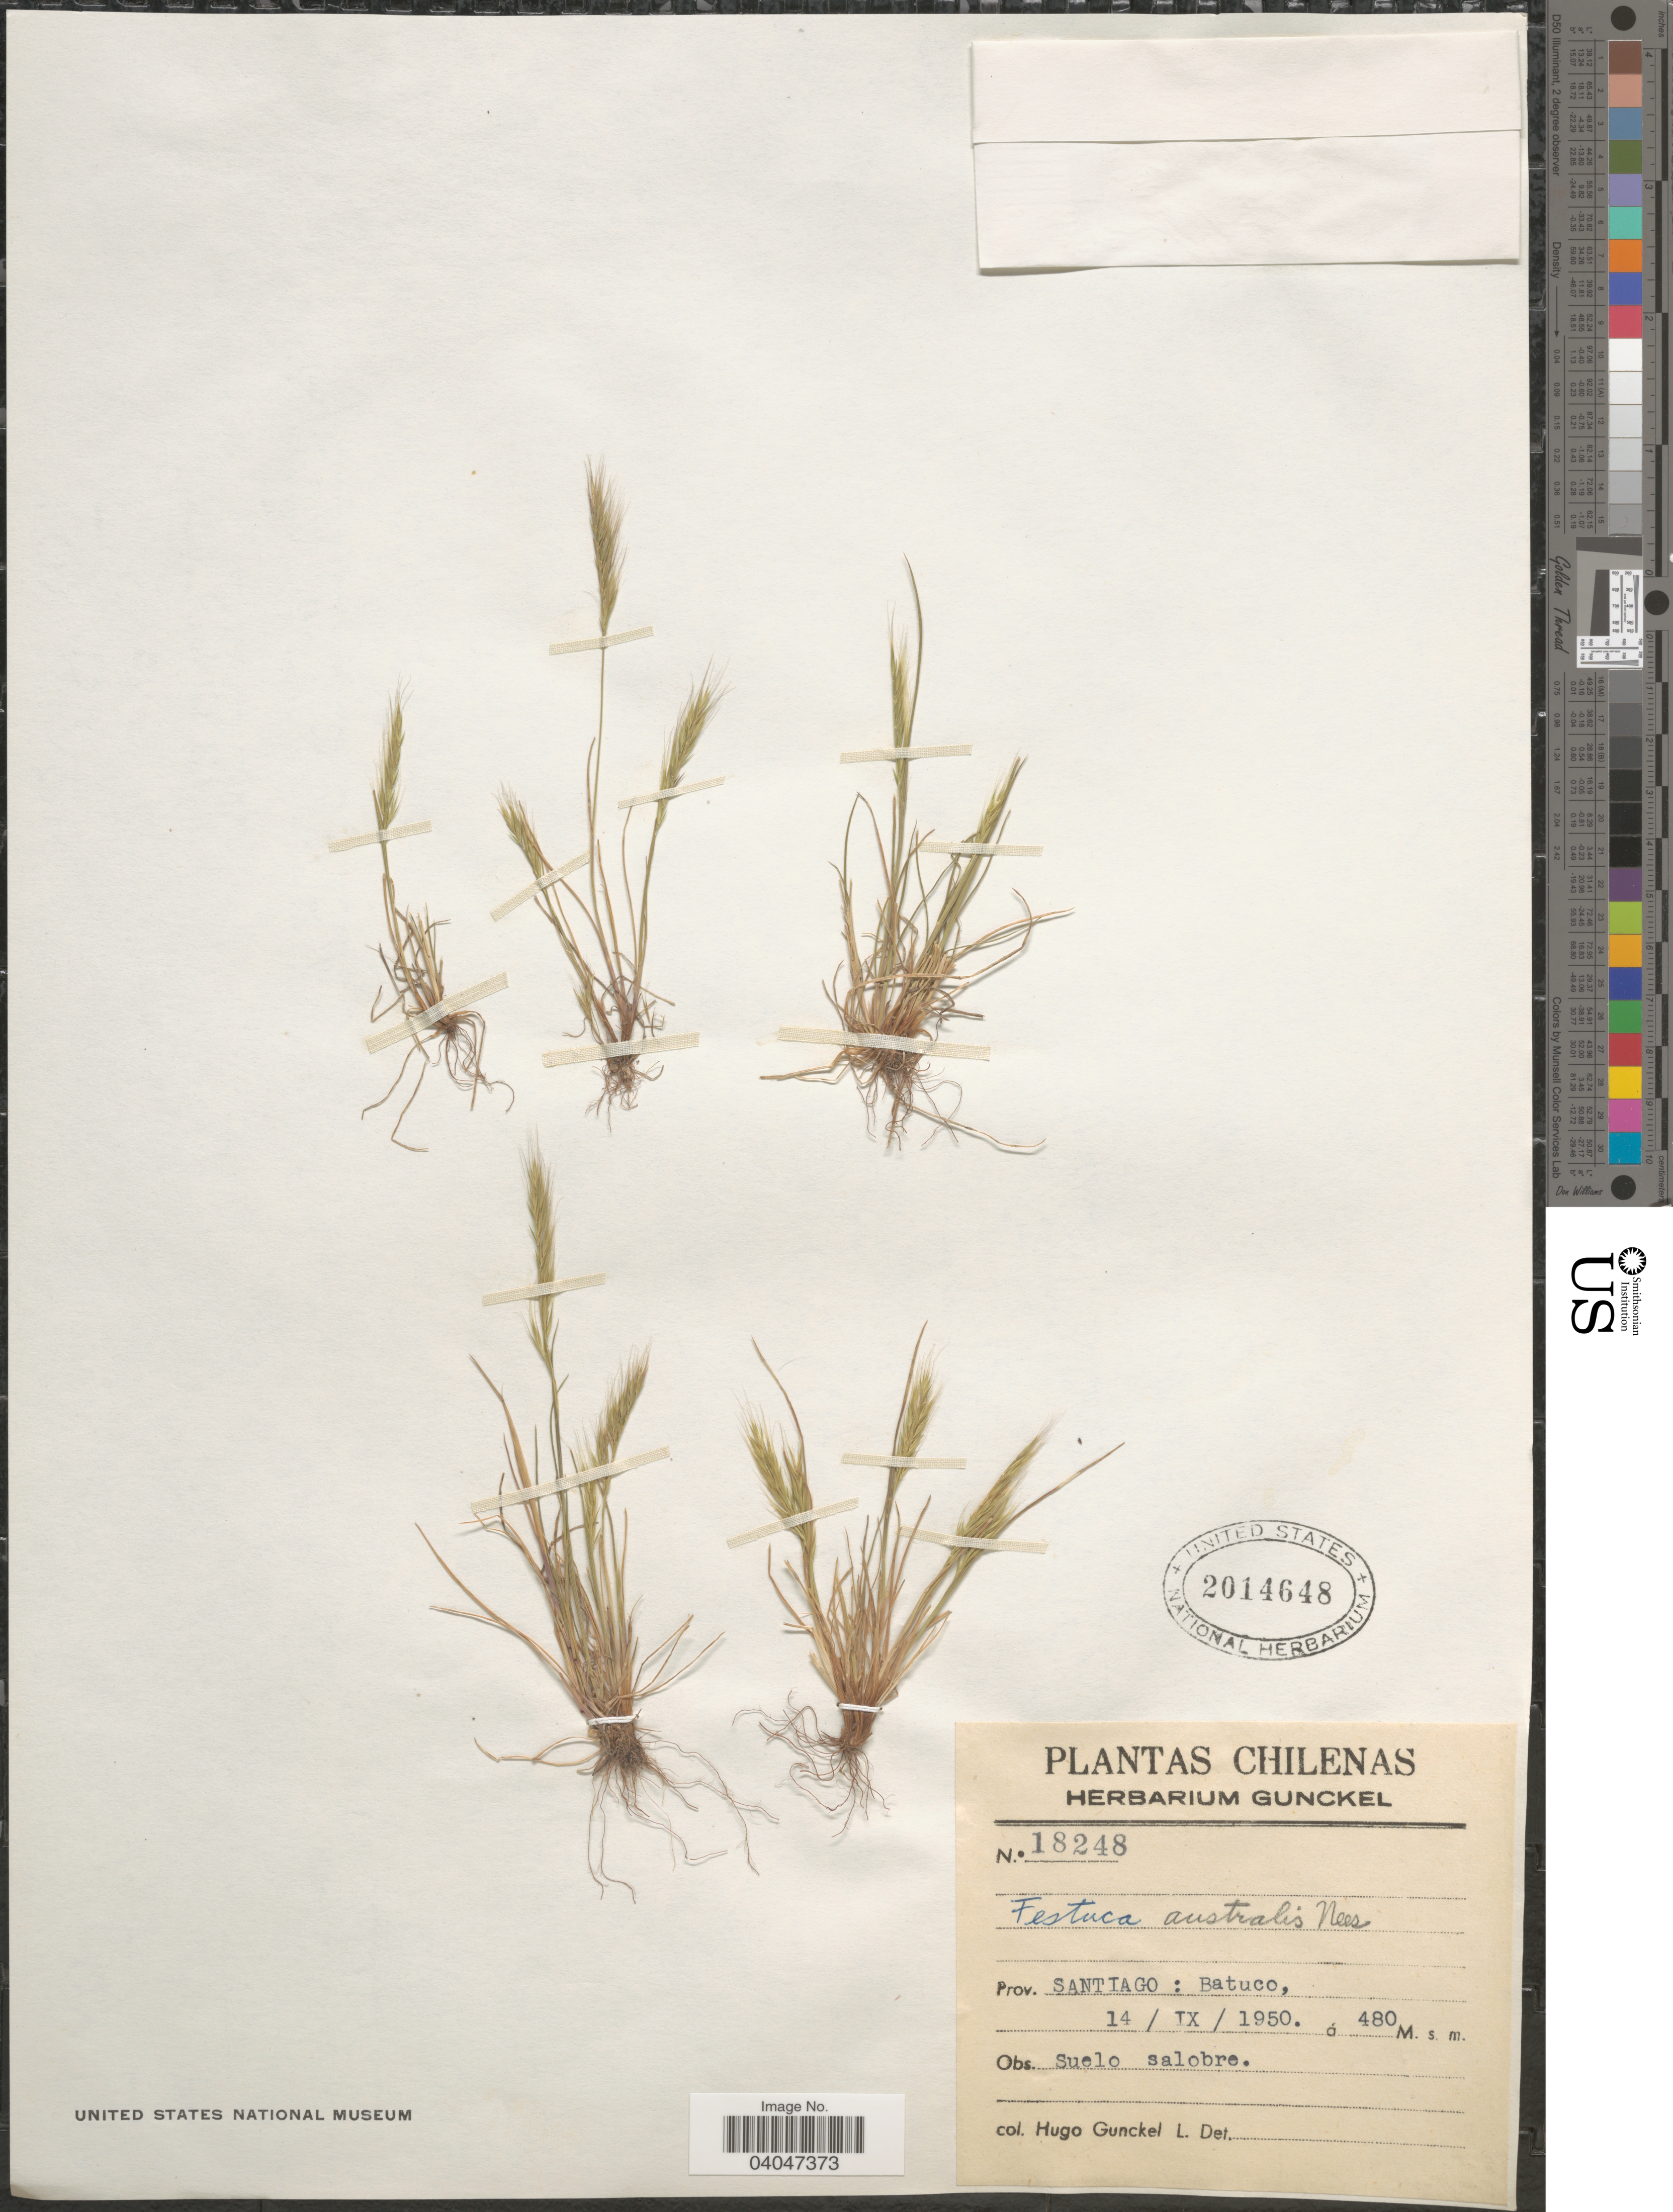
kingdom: Plantae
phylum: Tracheophyta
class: Liliopsida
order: Poales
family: Poaceae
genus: Festuca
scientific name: Festuca australis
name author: Nees ex Steud.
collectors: H. Gunckel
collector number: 18248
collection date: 1950-09-14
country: Chile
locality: Prov. Santiago: Batuco.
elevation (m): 480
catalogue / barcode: US 2014648